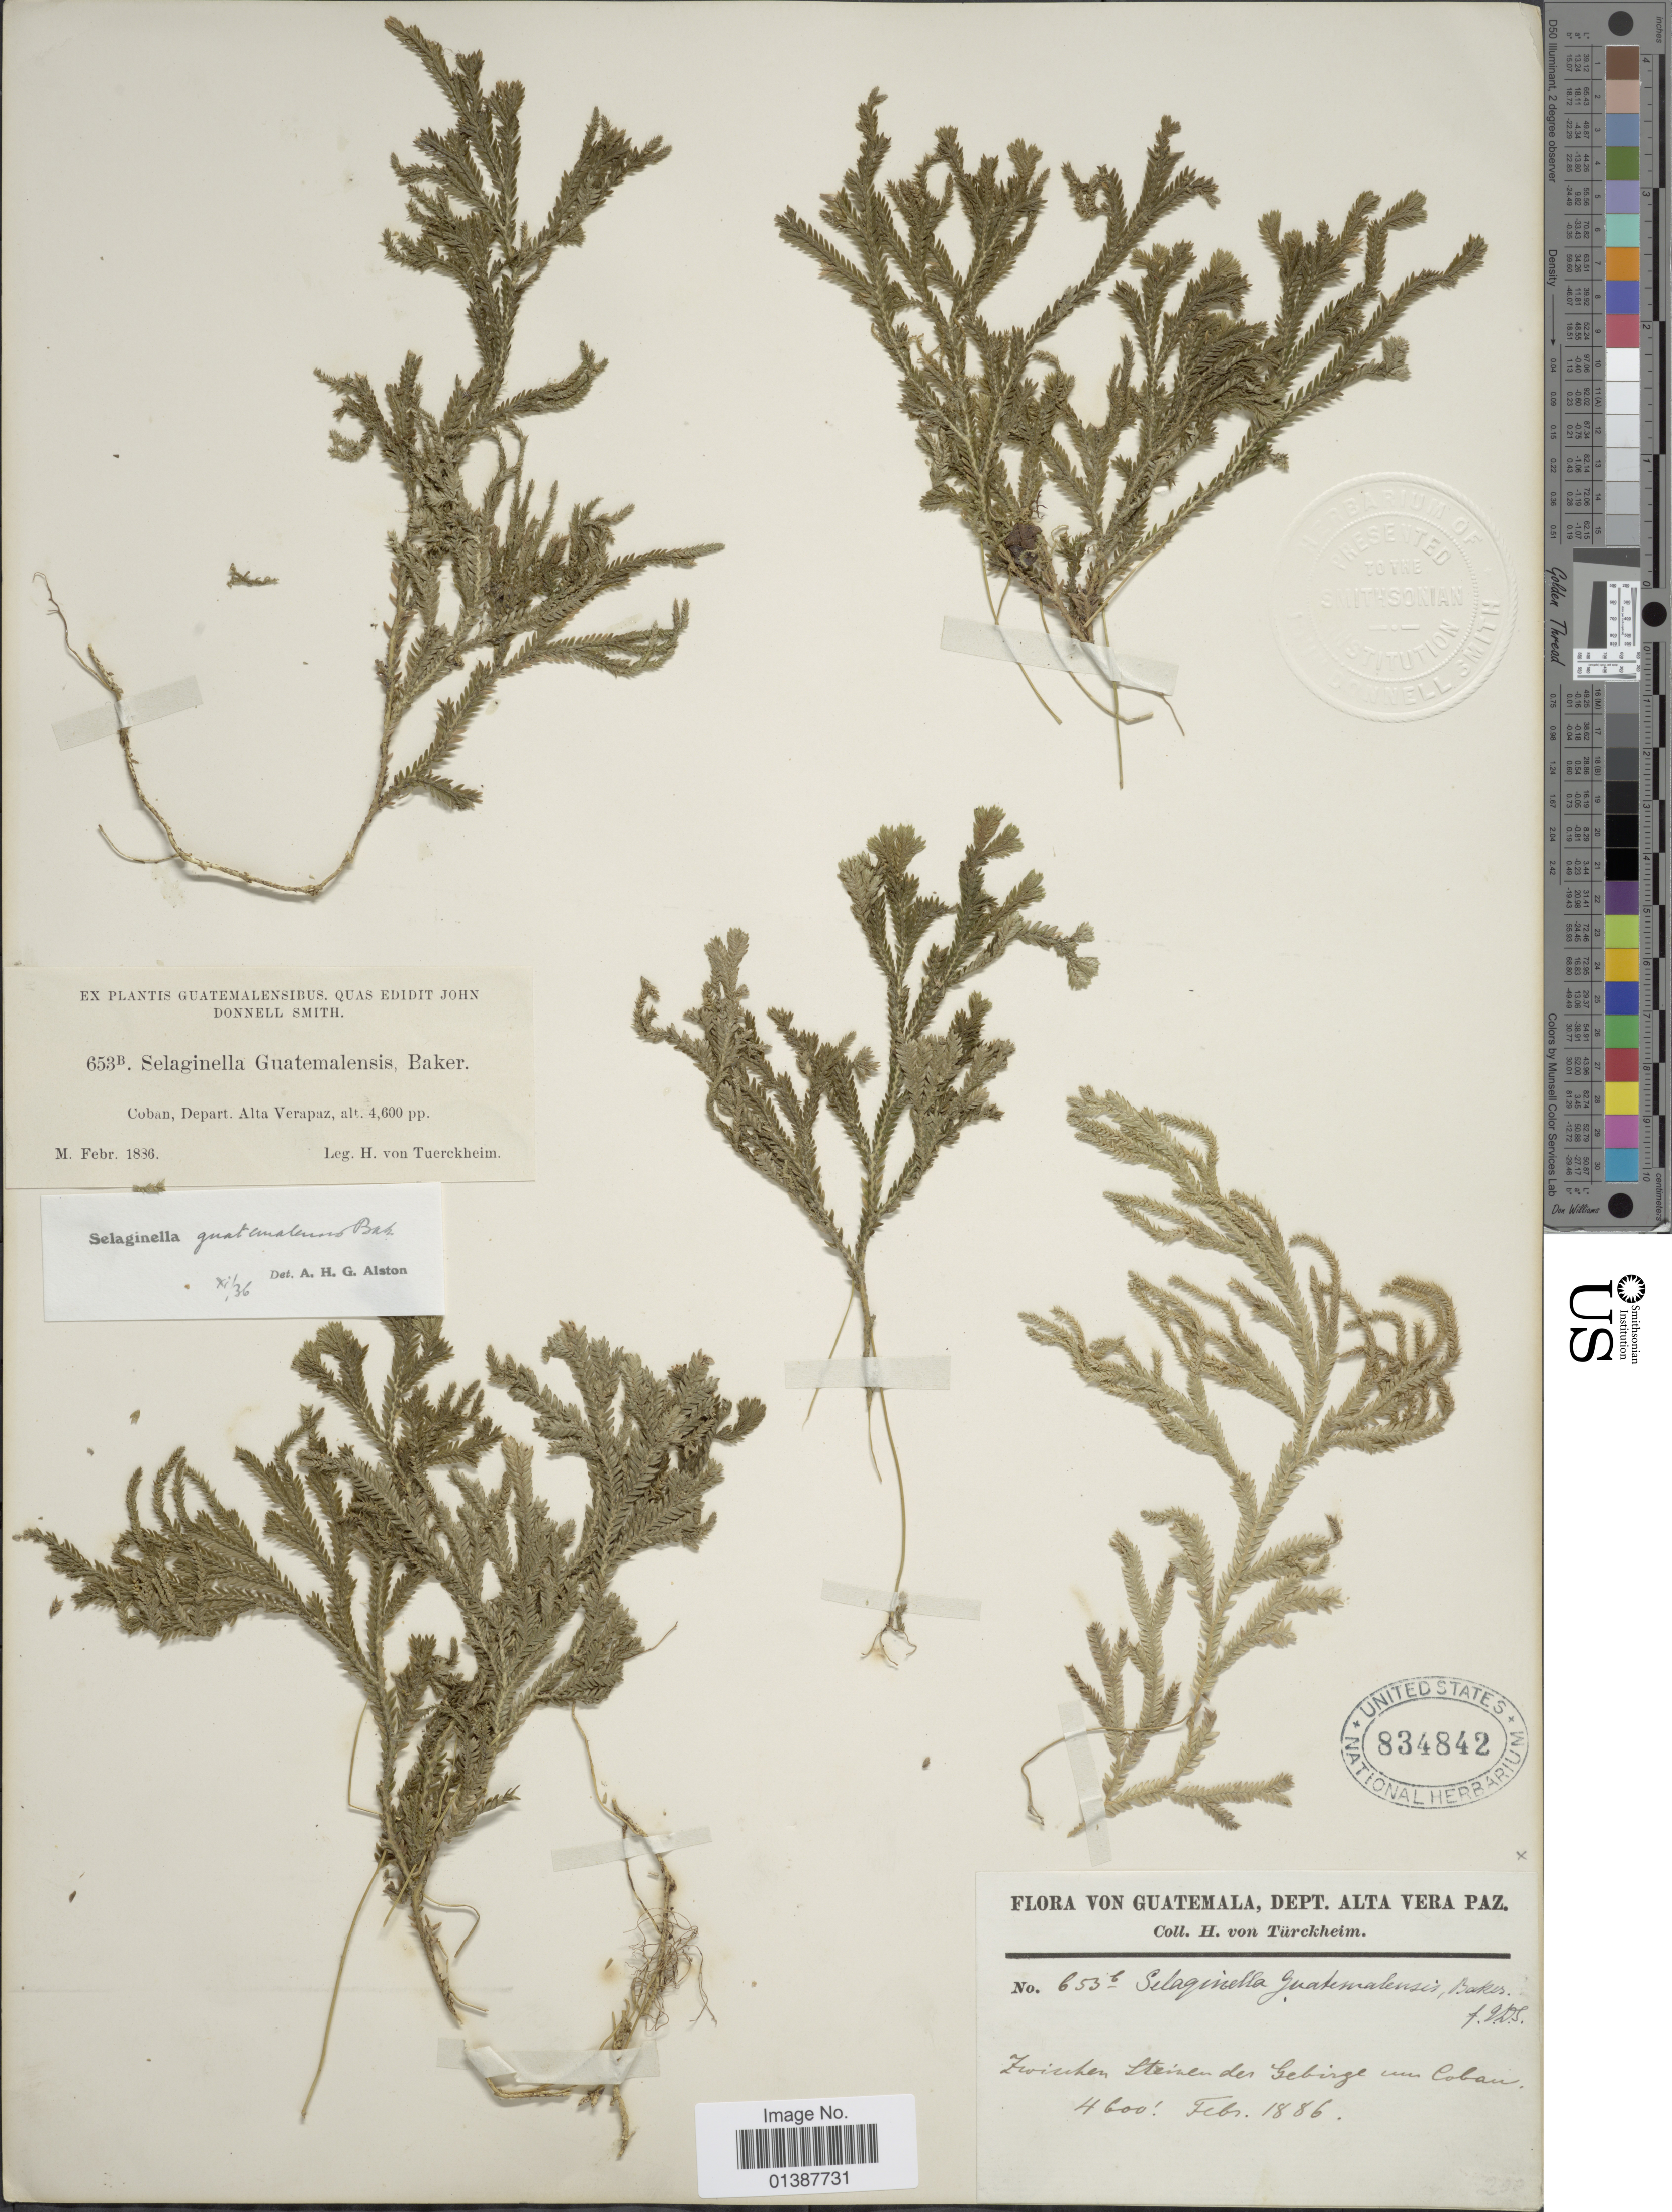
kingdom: Plantae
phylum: Tracheophyta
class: Lycopodiopsida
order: Selaginellales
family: Selaginellaceae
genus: Selaginella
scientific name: Selaginella guatemalensis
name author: Baker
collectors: H. von Türckheim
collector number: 653B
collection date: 1836-02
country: Guatemala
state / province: Alta Verapaz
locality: Coban, Depart Alta Verapaz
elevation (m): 1402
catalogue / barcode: US 834842